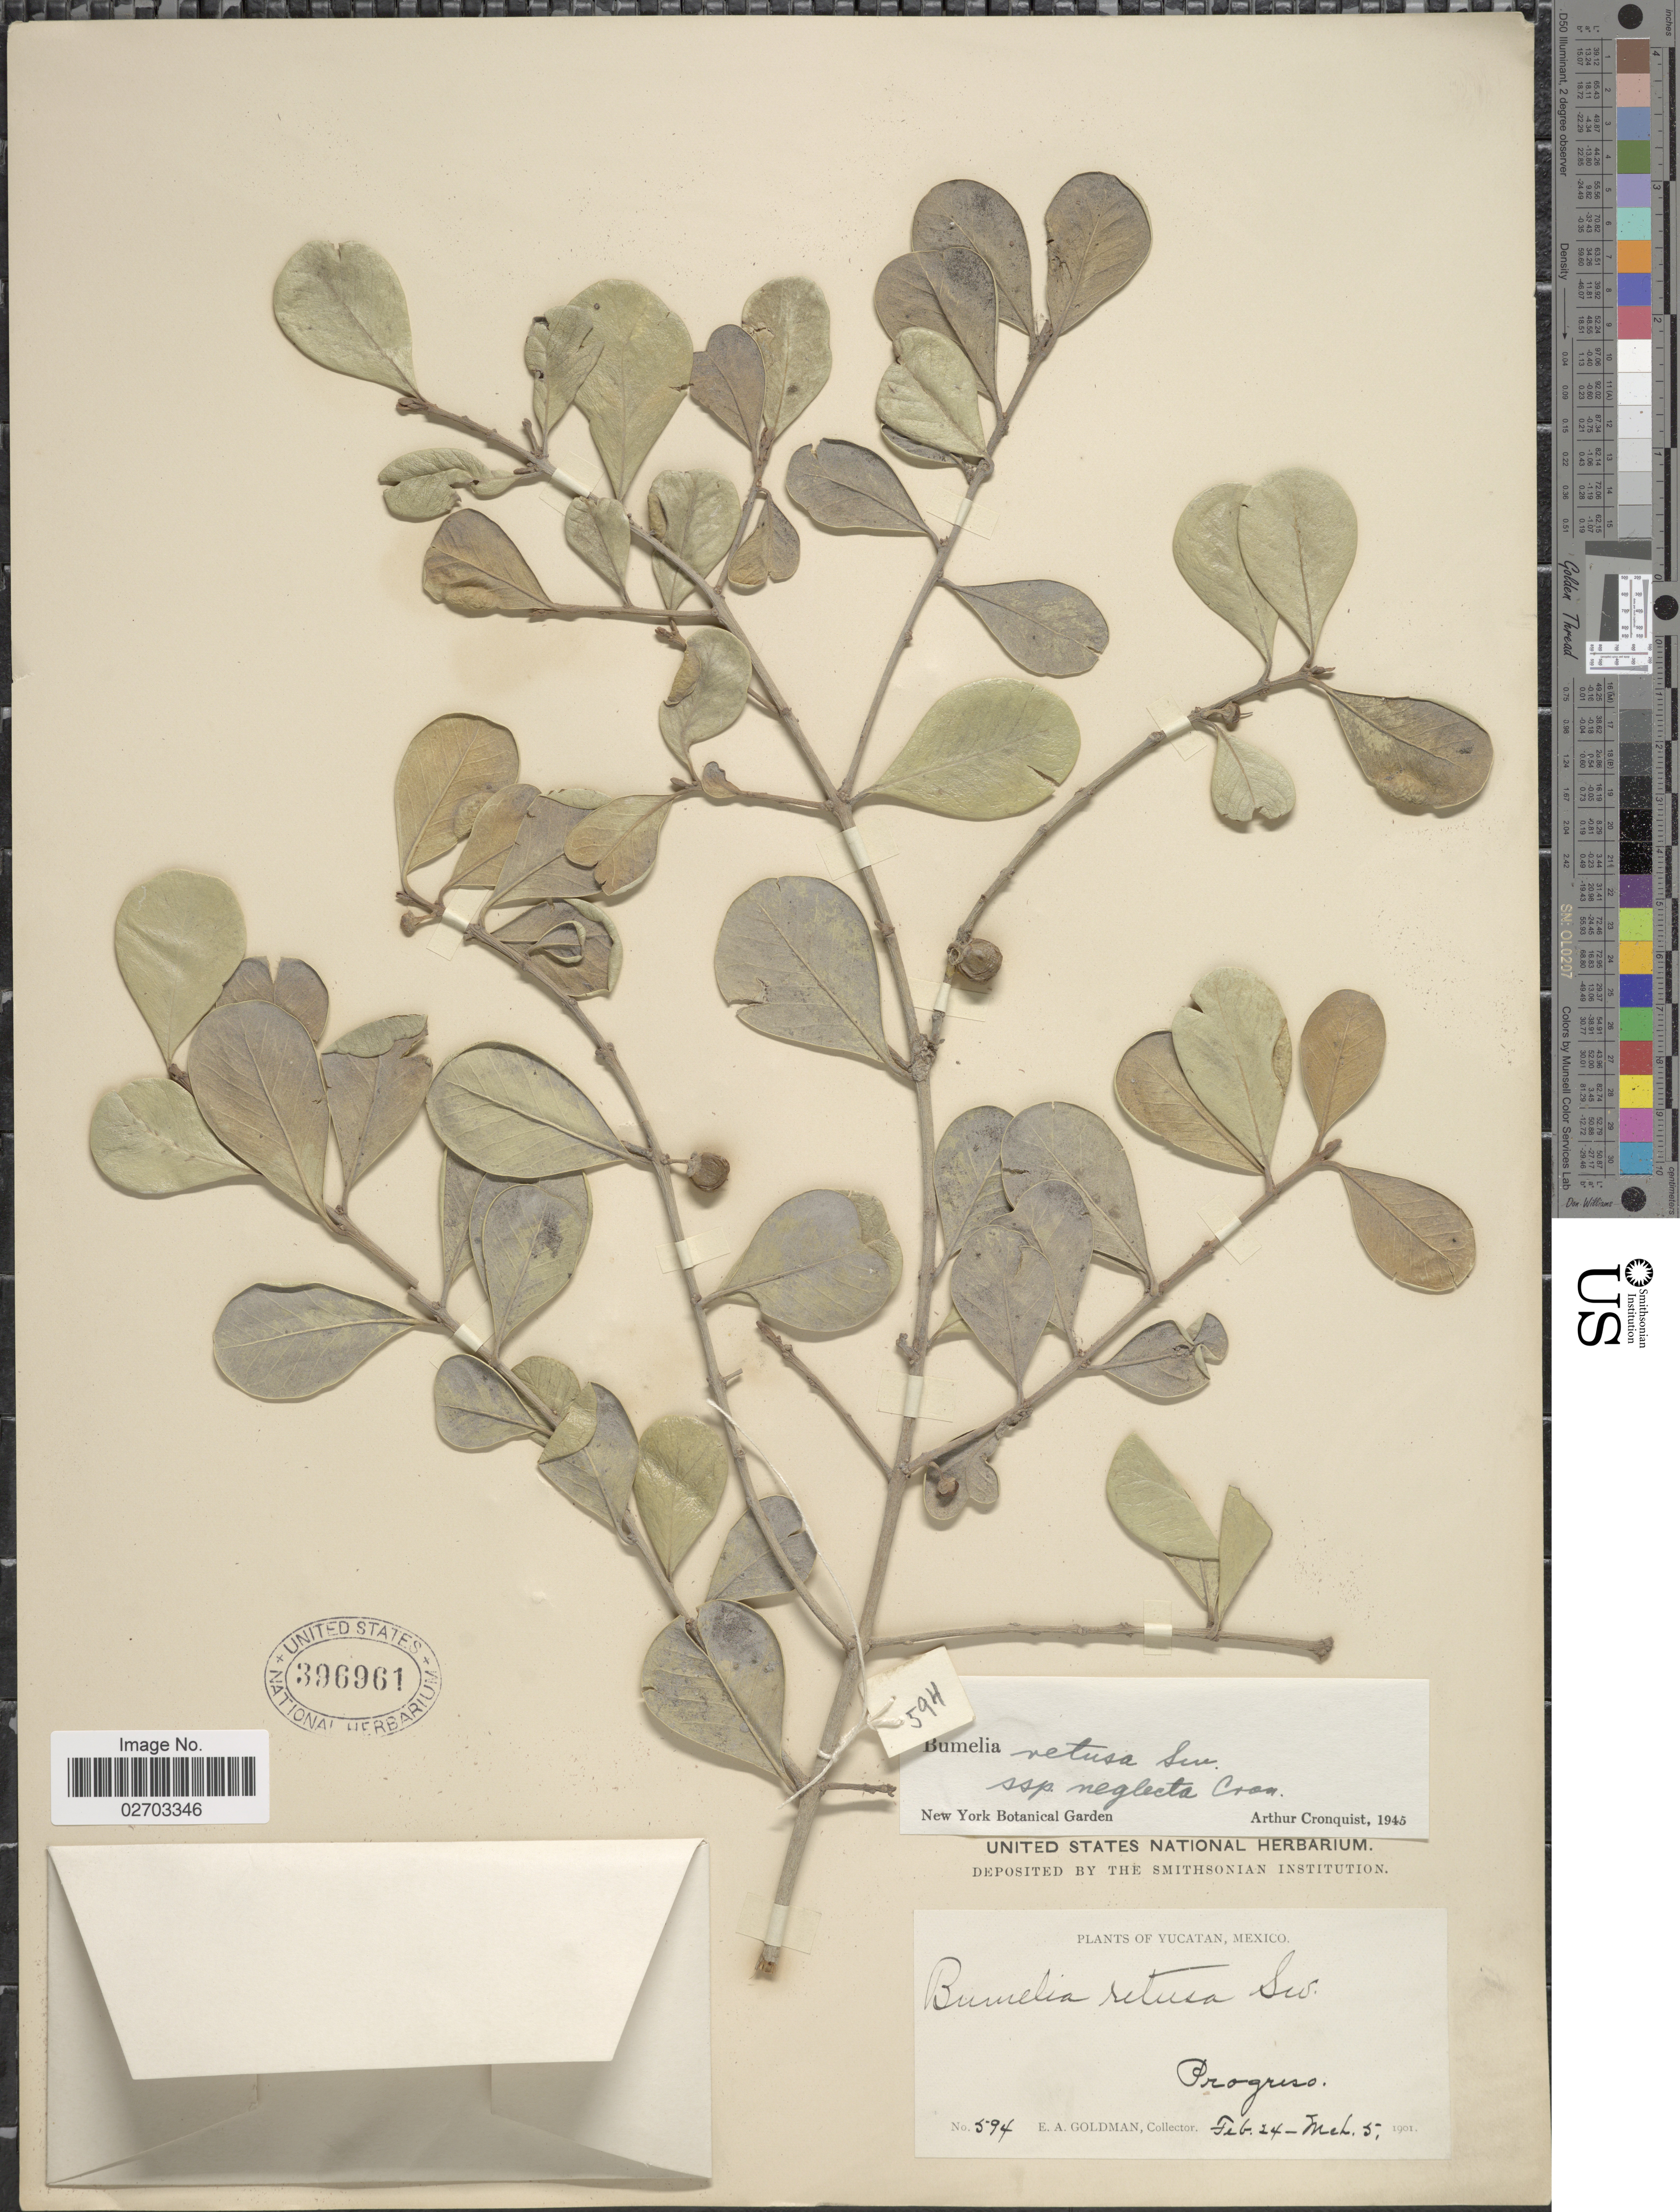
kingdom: Plantae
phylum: Tracheophyta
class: Magnoliopsida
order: Ericales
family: Sapotaceae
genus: Sideroxylon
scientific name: Sideroxylon americanum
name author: (Mill.) T.D. Penn.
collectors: E. A. Goldman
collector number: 594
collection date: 1901-02-24/1901-03-05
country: Mexico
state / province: Yucatán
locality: Progreso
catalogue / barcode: US 396961